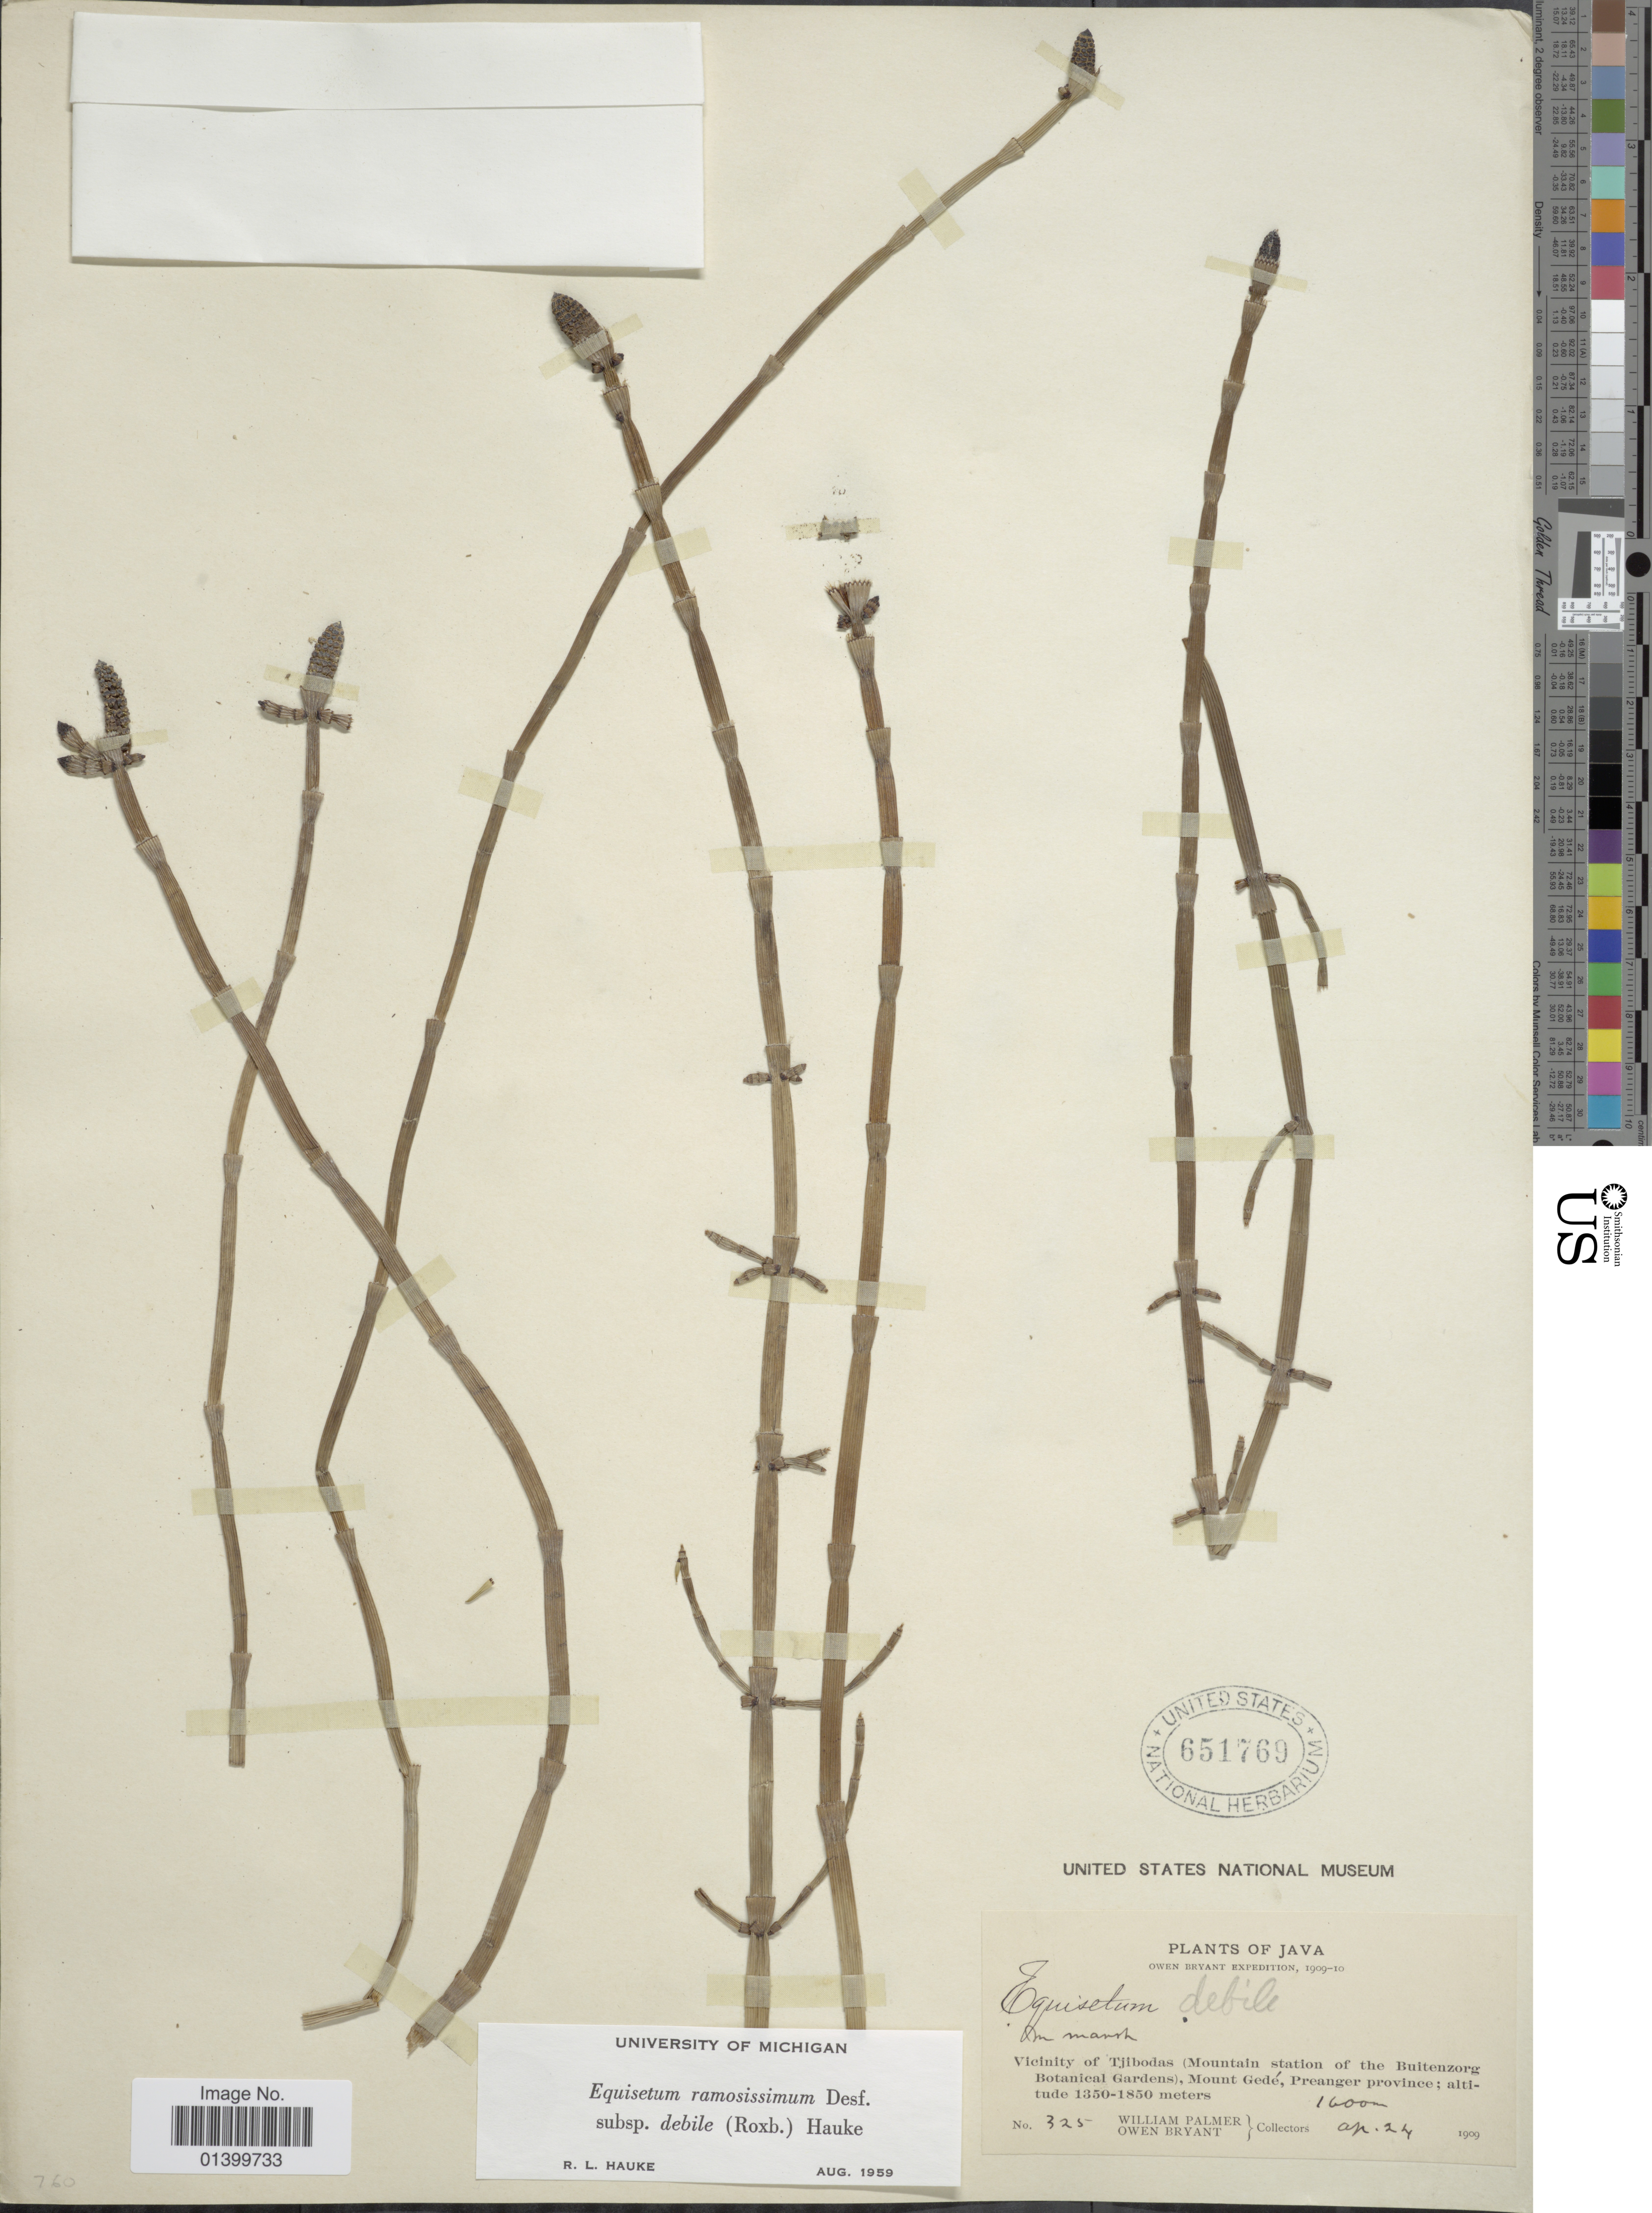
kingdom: Plantae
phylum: Tracheophyta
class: Polypodiopsida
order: Equisetales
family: Equisetaceae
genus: Equisetum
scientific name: Equisetum ramosissimum subsp. debile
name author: (Roxb. ex Vaucher) Hauke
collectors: W. Palmer & O. Bryant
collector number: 325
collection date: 1909-04-24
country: Indonesia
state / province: Java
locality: Plants of Java. Vicinity of Tjibodas (Mountain station of the Buitenzorg Botanical Gardens), Mount Gedé, Preanger province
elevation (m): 1350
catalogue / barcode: US 651769